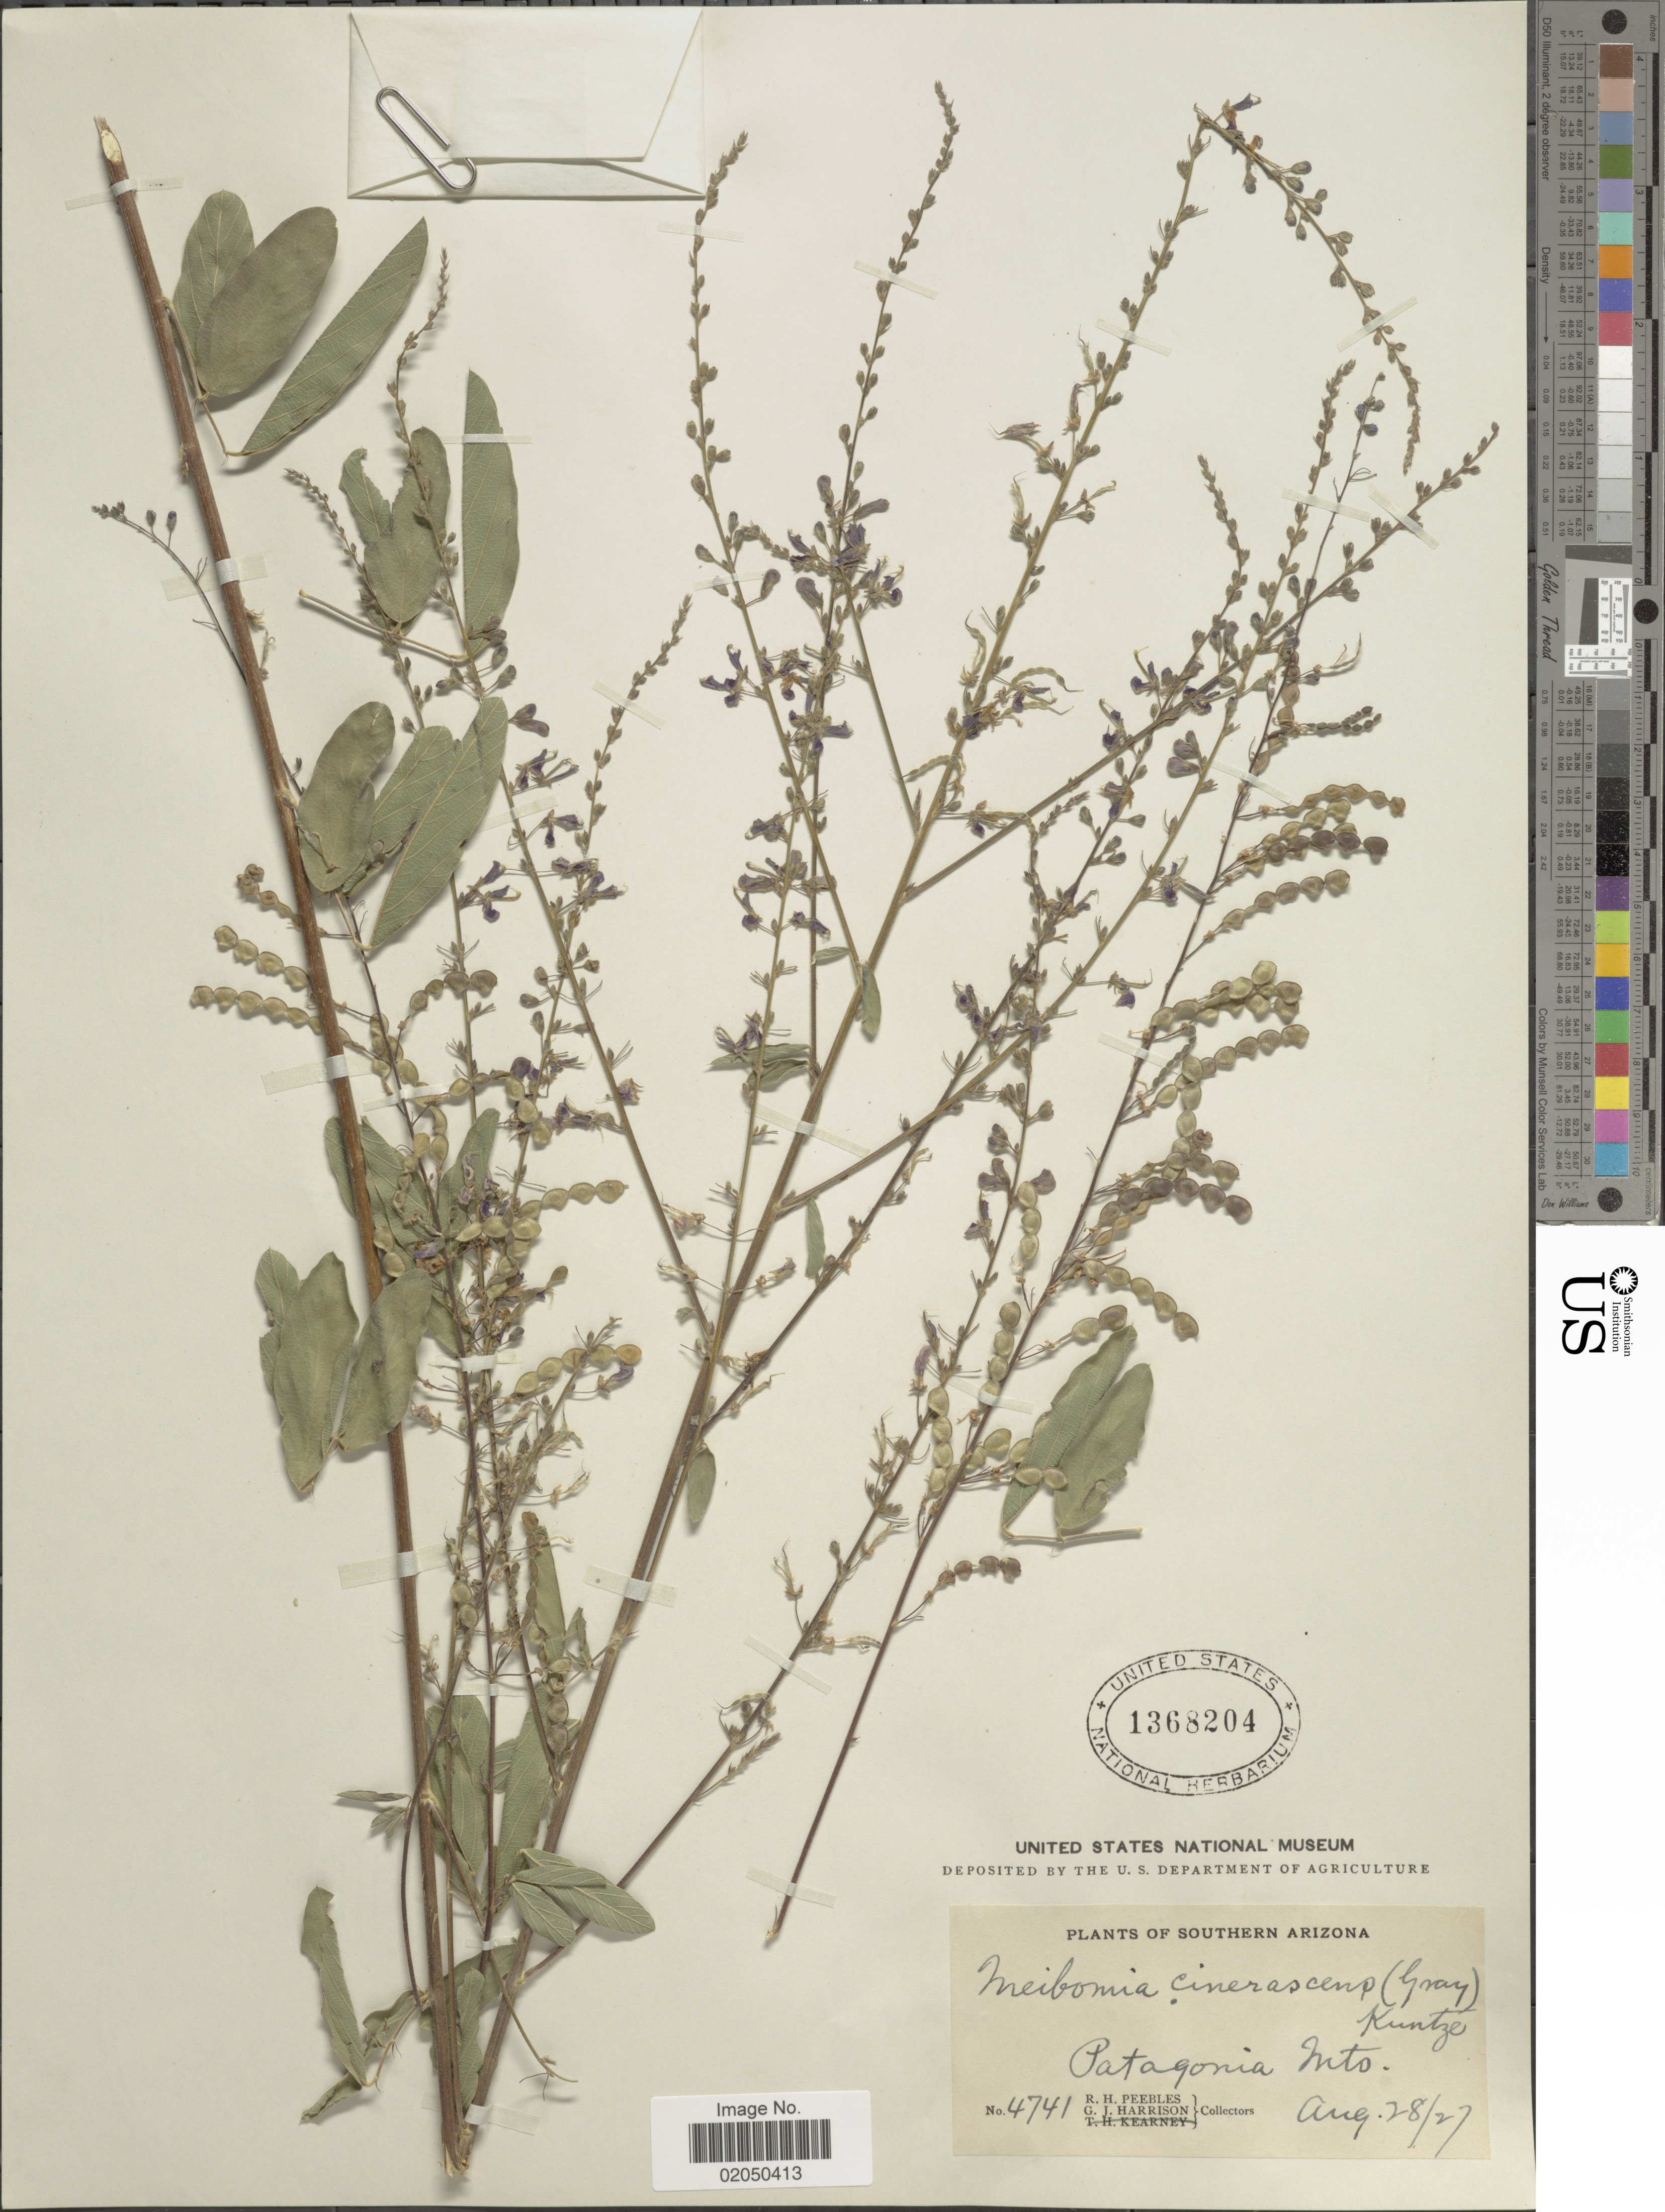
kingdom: Plantae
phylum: Tracheophyta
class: Magnoliopsida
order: Fabales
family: Fabaceae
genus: Desmodium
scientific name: Desmodium cinerascens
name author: A. Gray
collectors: R. H. Peebles & G. J. Harrison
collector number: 4741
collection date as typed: Transcribed d/m/y: 28/8/27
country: United States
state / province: Arizona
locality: Southern Arizona, Patagonia Mts.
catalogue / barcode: US 1368204